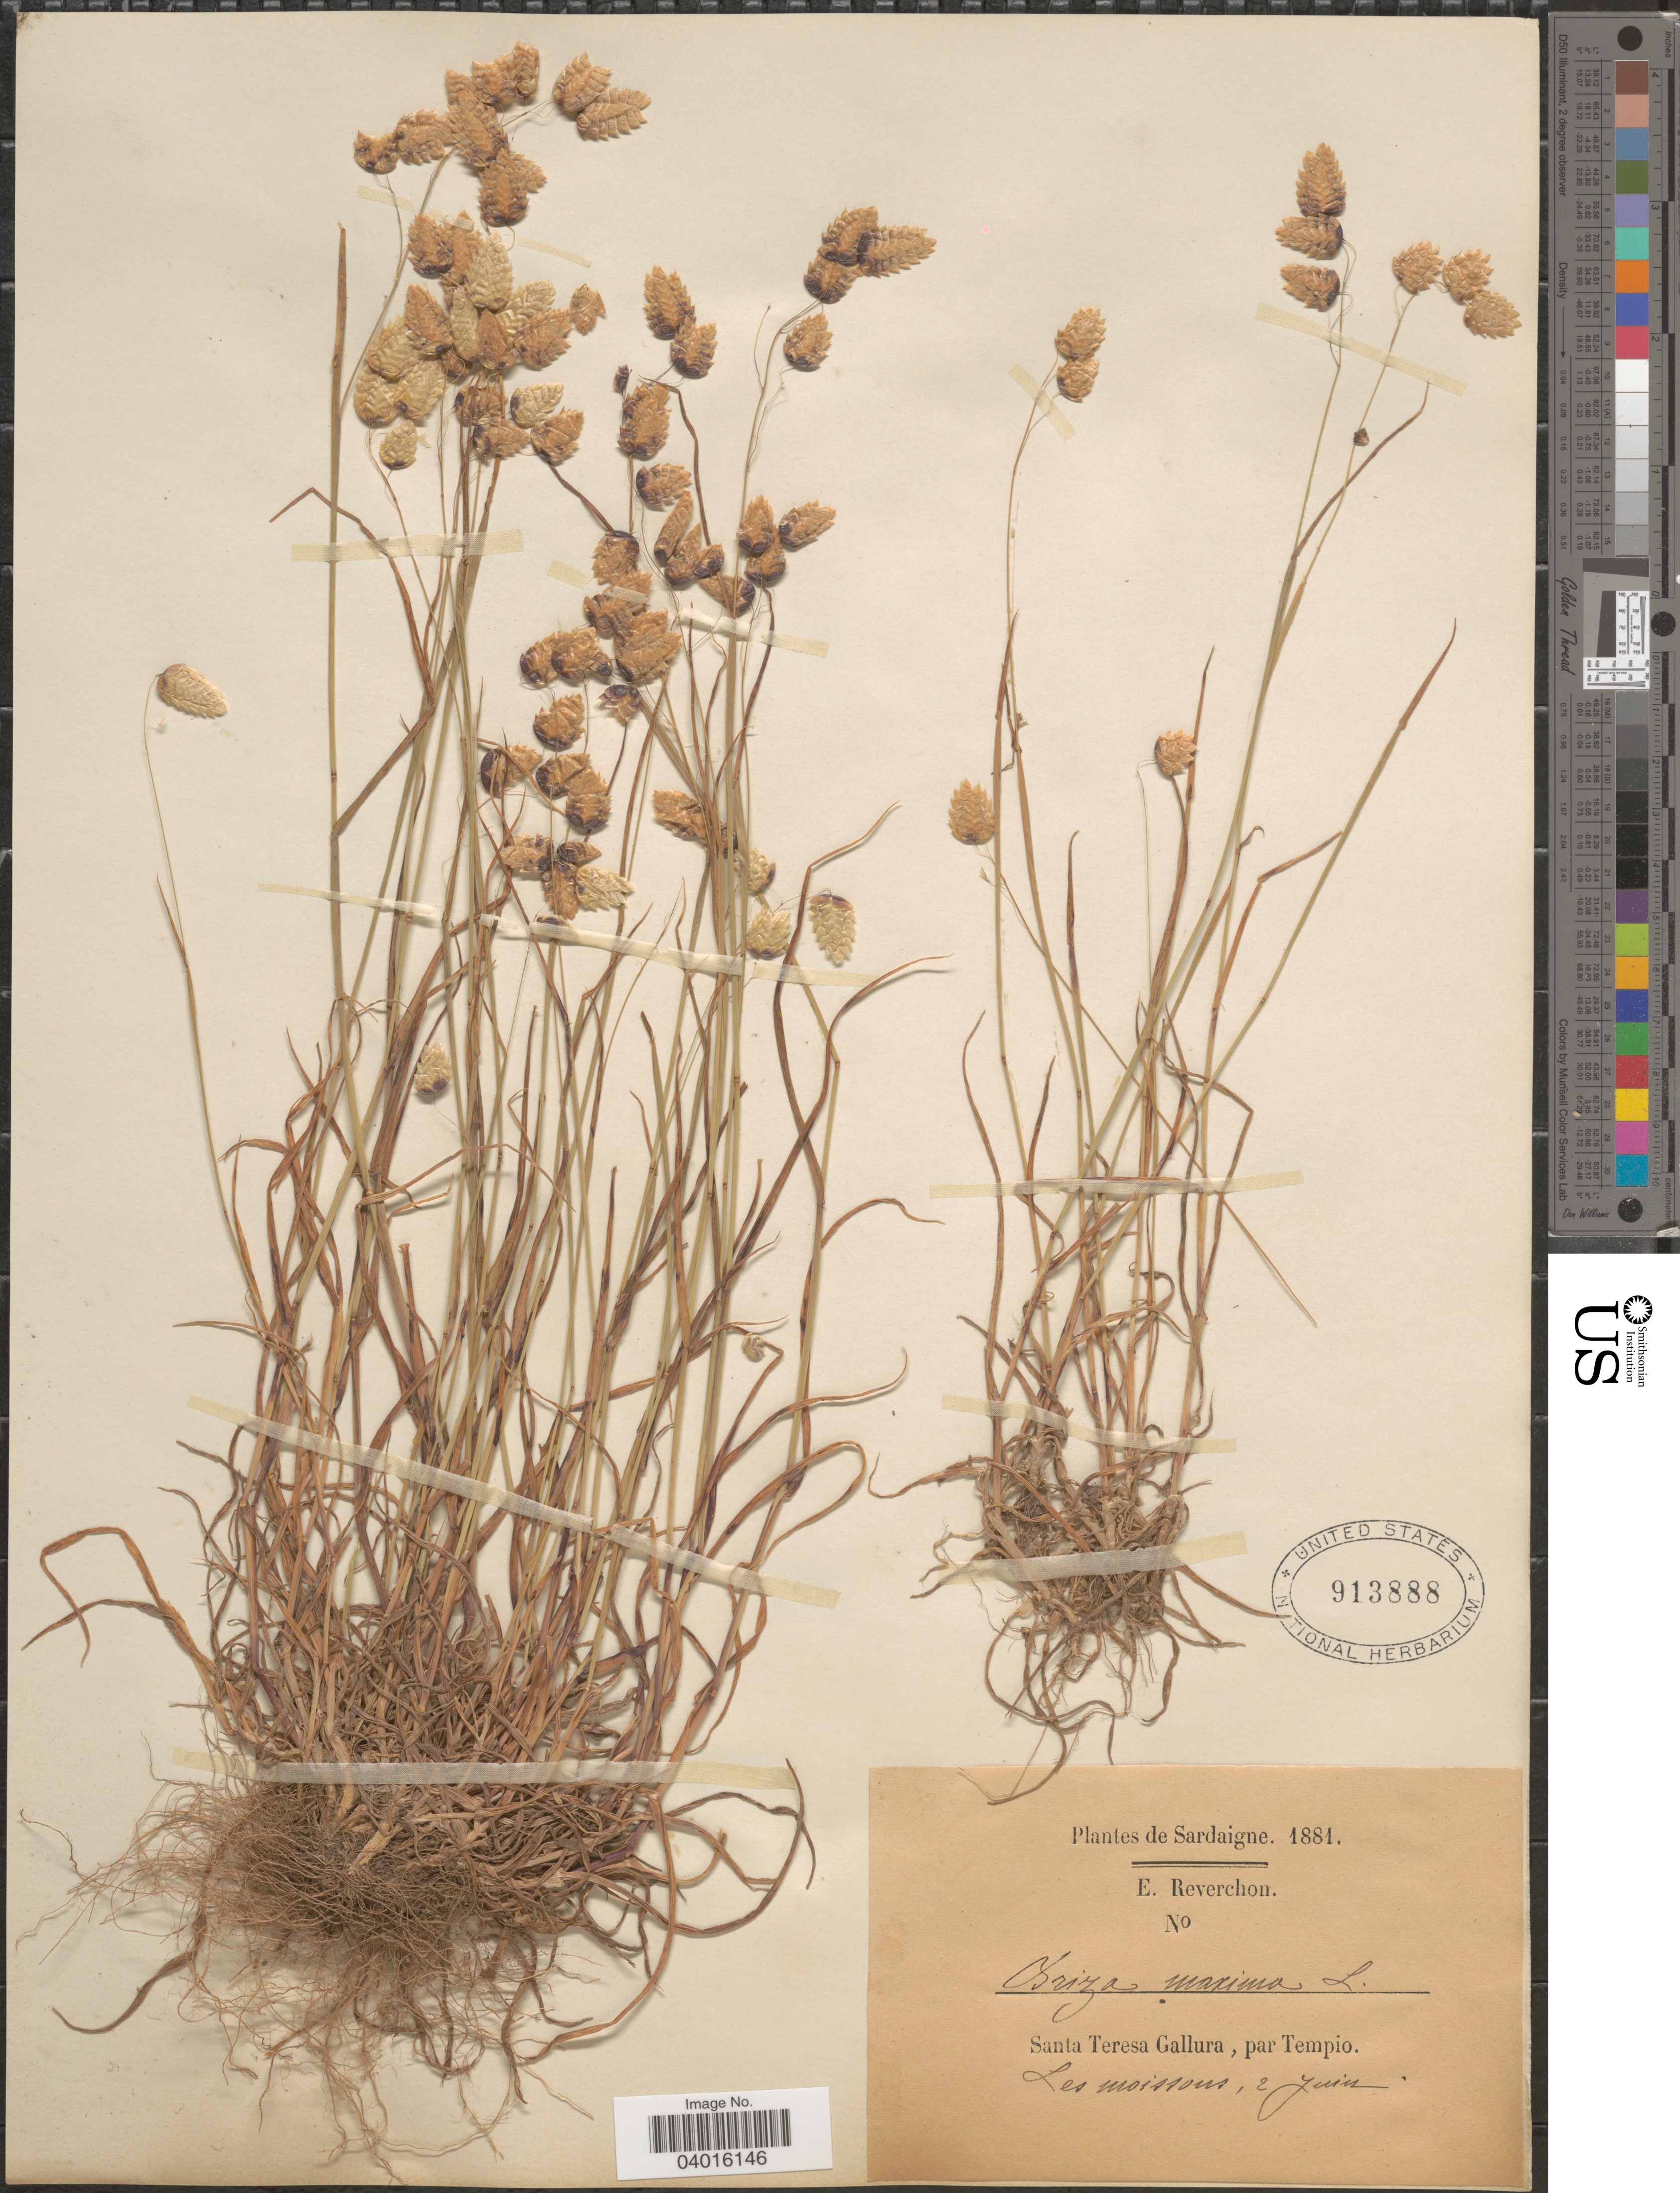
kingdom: Plantae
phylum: Tracheophyta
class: Liliopsida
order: Poales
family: Poaceae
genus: Briza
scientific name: Briza maxima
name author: L.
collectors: E. Reverchon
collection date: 1881-06-02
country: Italy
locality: Sardaigne. Santa Teresa Gallura, par Tempio.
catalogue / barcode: US 913888